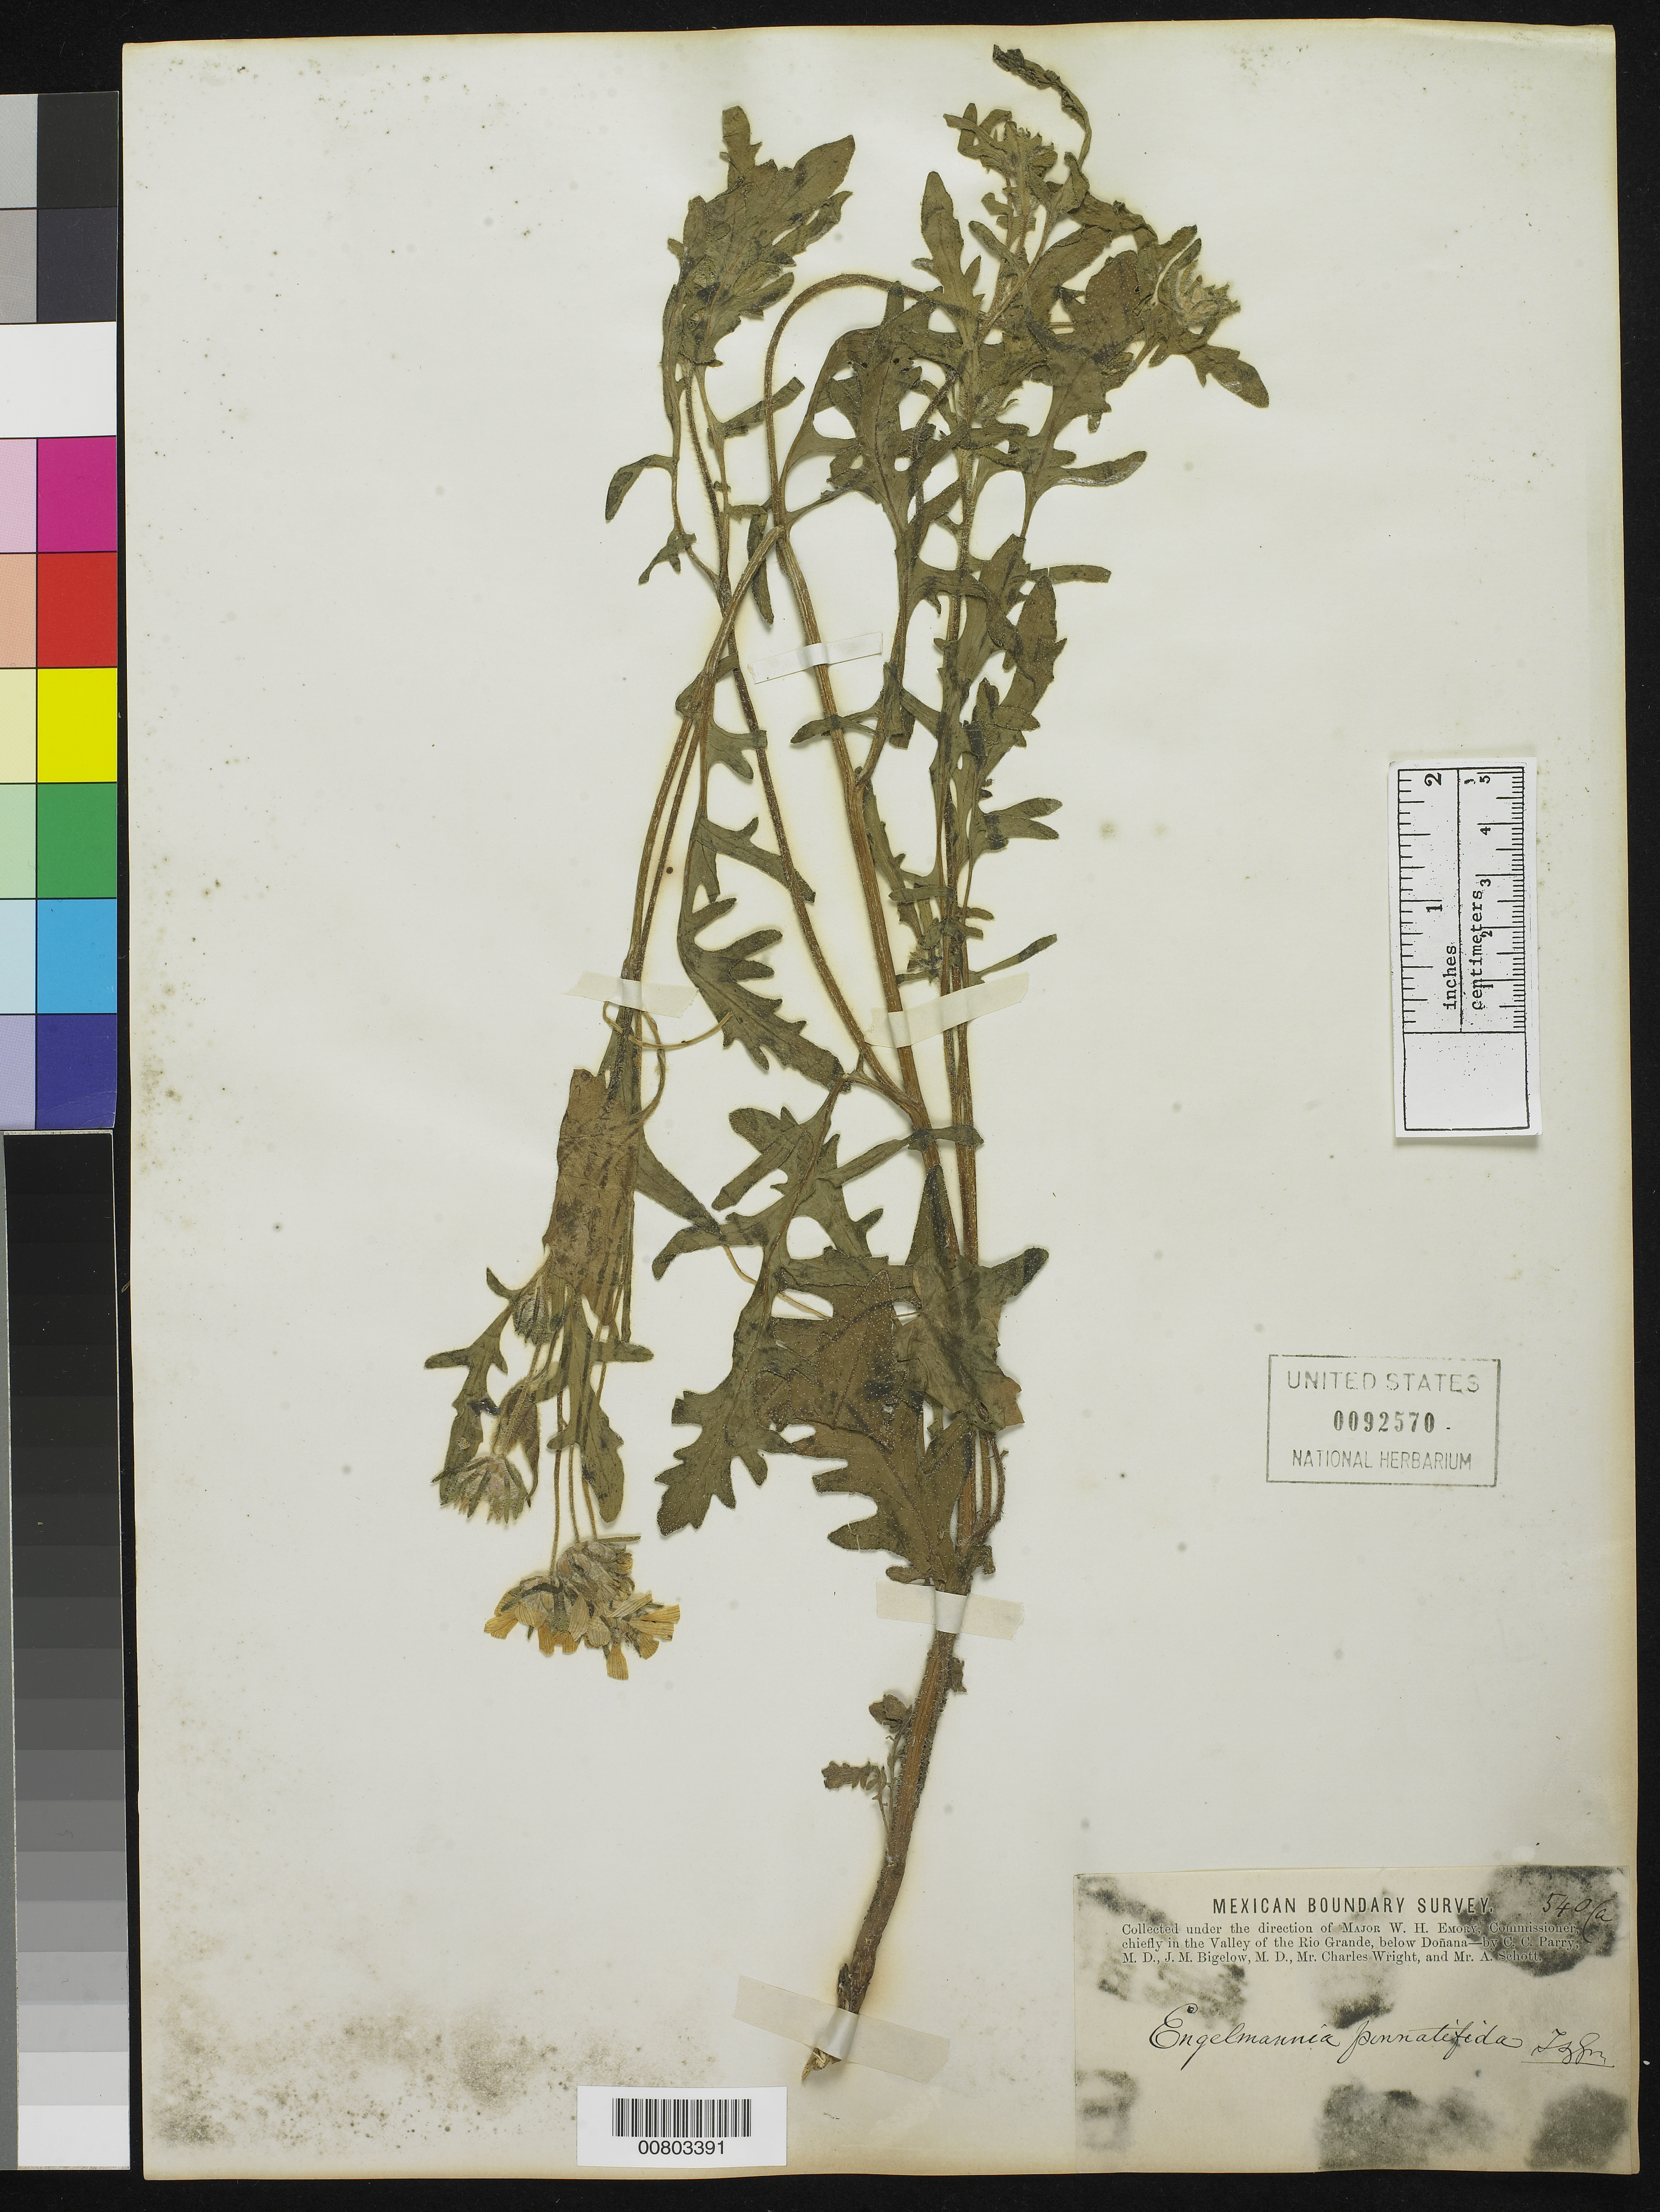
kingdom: Plantae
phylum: Tracheophyta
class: Magnoliopsida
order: Asterales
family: Asteraceae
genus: Engelmannia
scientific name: Engelmannia pinnatifida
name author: Torr. & A. Gray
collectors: C. C. Parry, J. M. Bigelow, C. Wright & A. C. V. Schott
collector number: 540a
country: United States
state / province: New Mexico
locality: Valley of the Rio Grande, below Doñana, New Mexico.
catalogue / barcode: US 92570